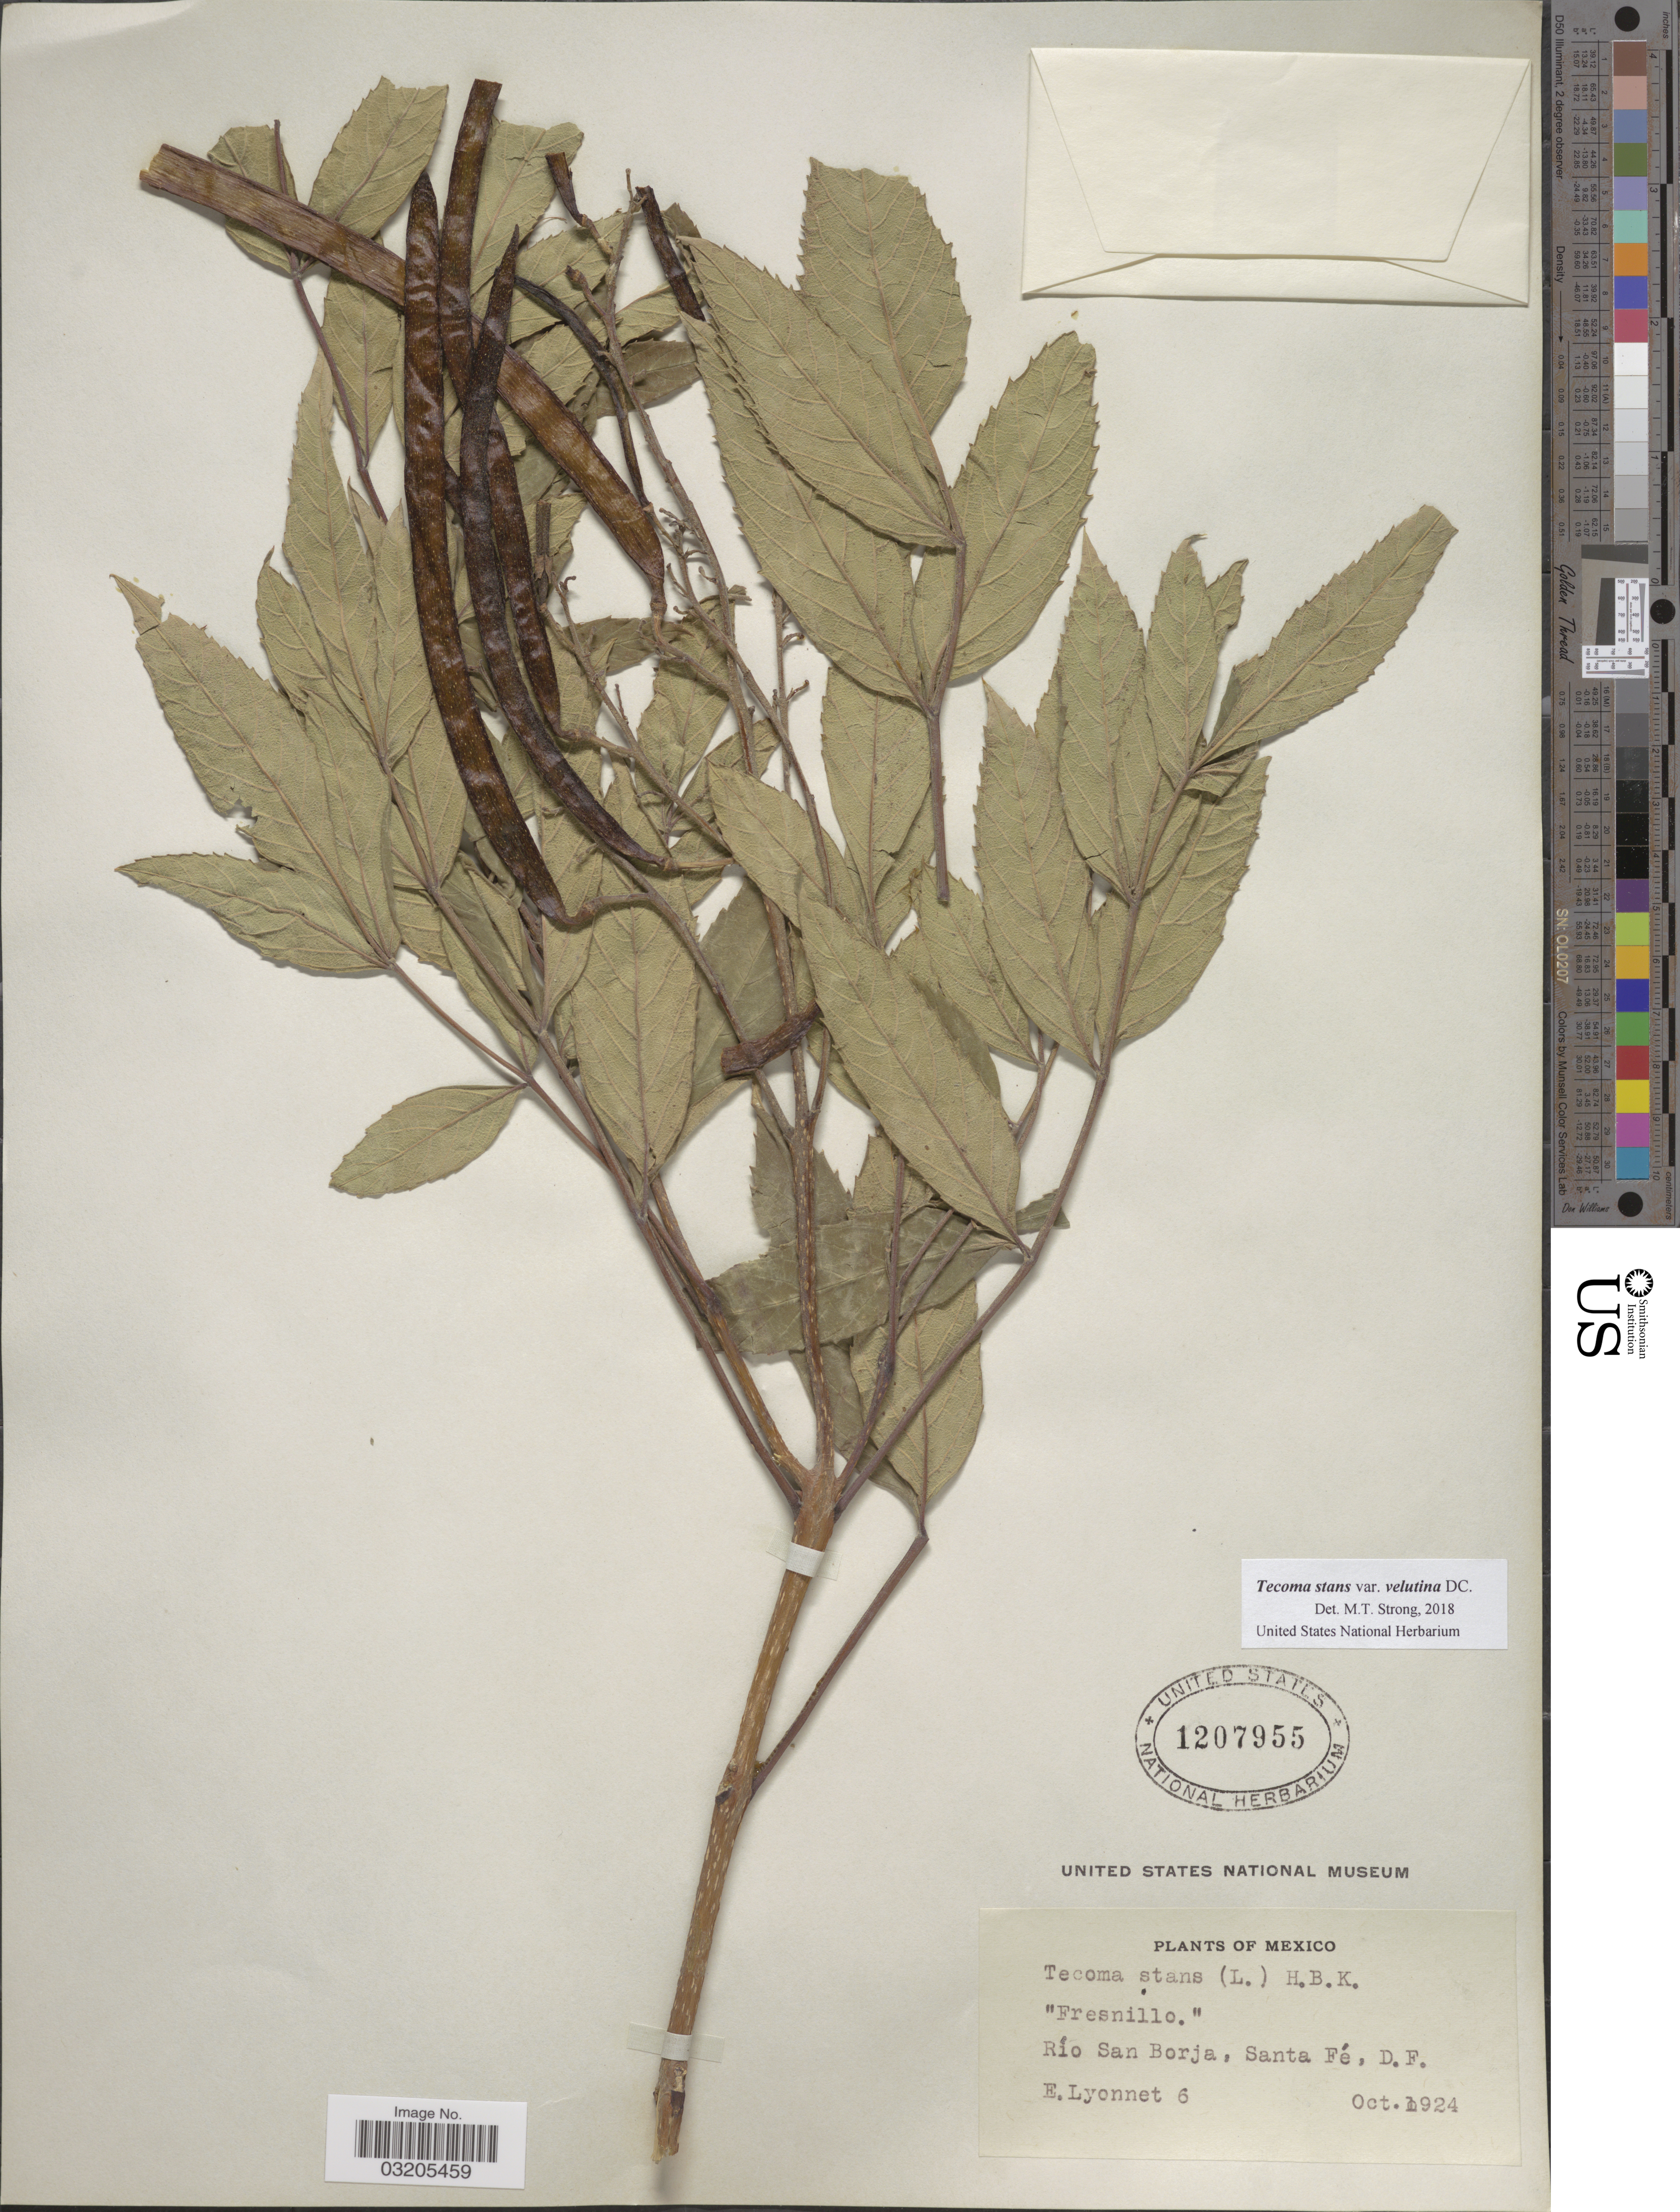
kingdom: Plantae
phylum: Tracheophyta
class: Magnoliopsida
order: Lamiales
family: Bignoniaceae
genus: Tecoma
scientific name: Tecoma stans var. velutina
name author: DC.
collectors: E. Lyonnet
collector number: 6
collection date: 1924-10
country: Mexico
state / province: Distrito Federal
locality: Río San Borja, Santa Fé.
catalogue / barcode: US 1207955